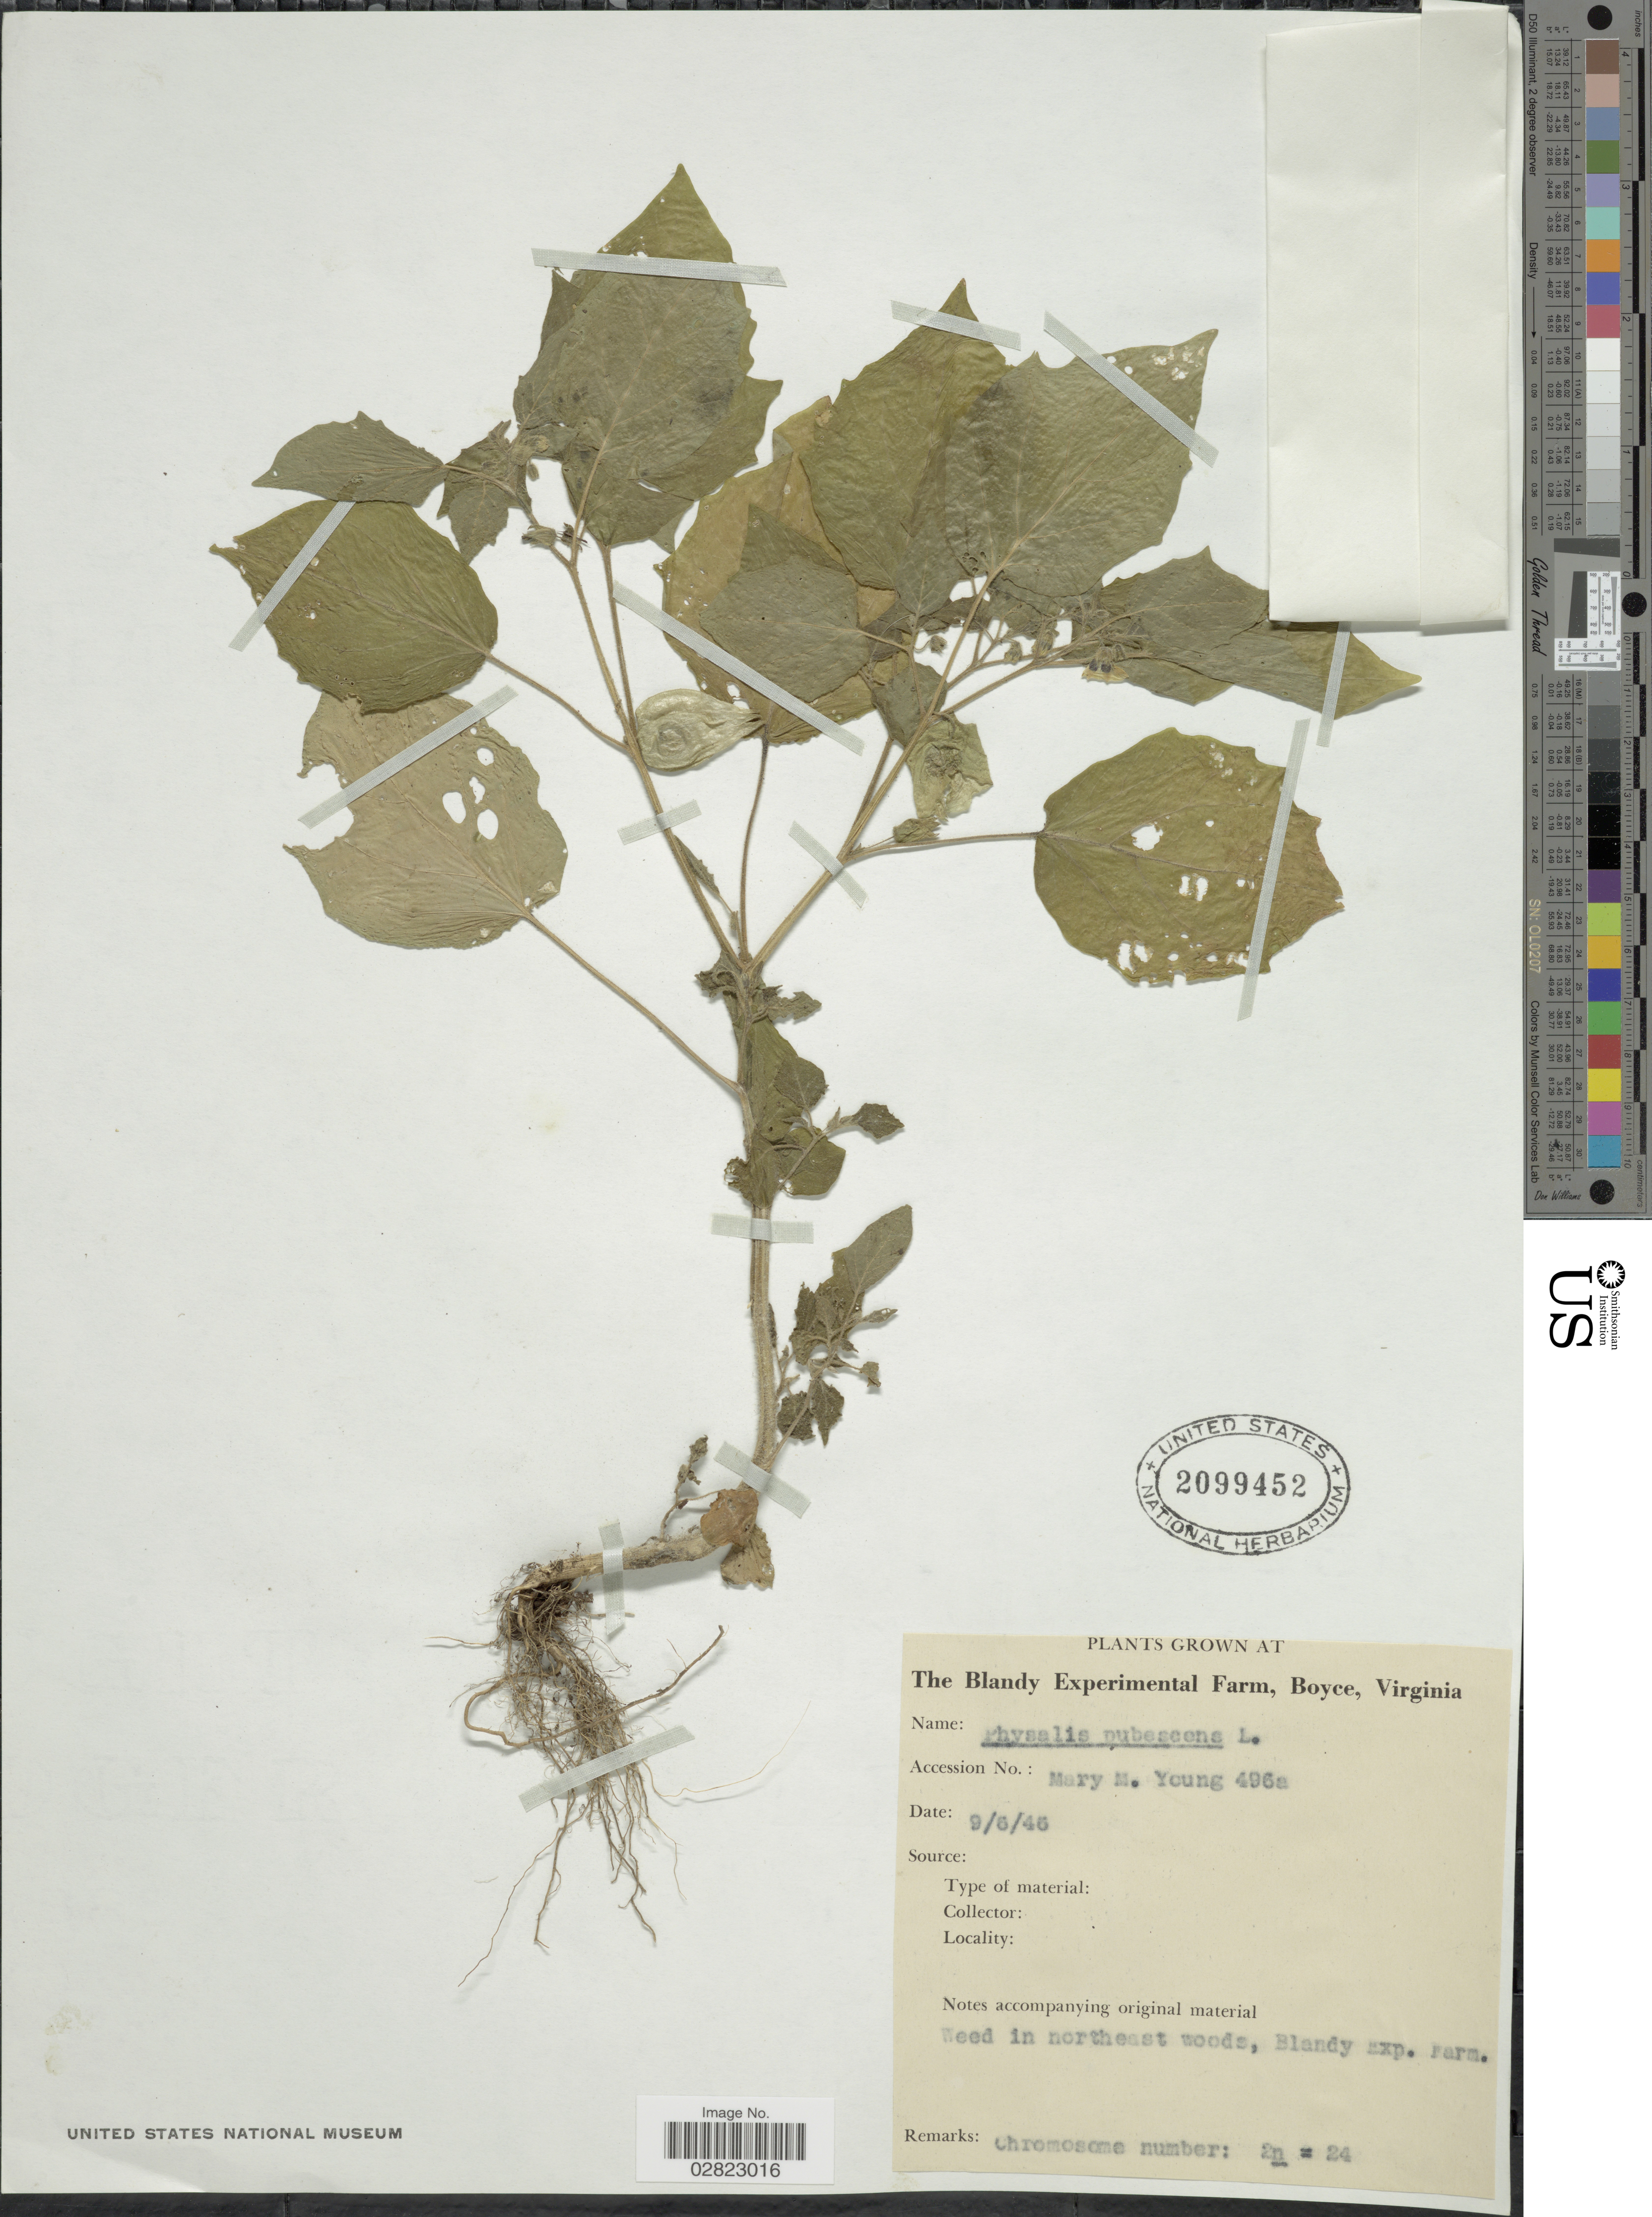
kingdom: Plantae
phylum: Tracheophyta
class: Magnoliopsida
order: Solanales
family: Solanaceae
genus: Physalis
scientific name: Physalis pubescens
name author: L.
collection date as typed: Transcribed d/m/y: 6/9/46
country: United States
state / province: Virginia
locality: The Blandy Experimental Farm, Boyce.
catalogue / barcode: US 2099452